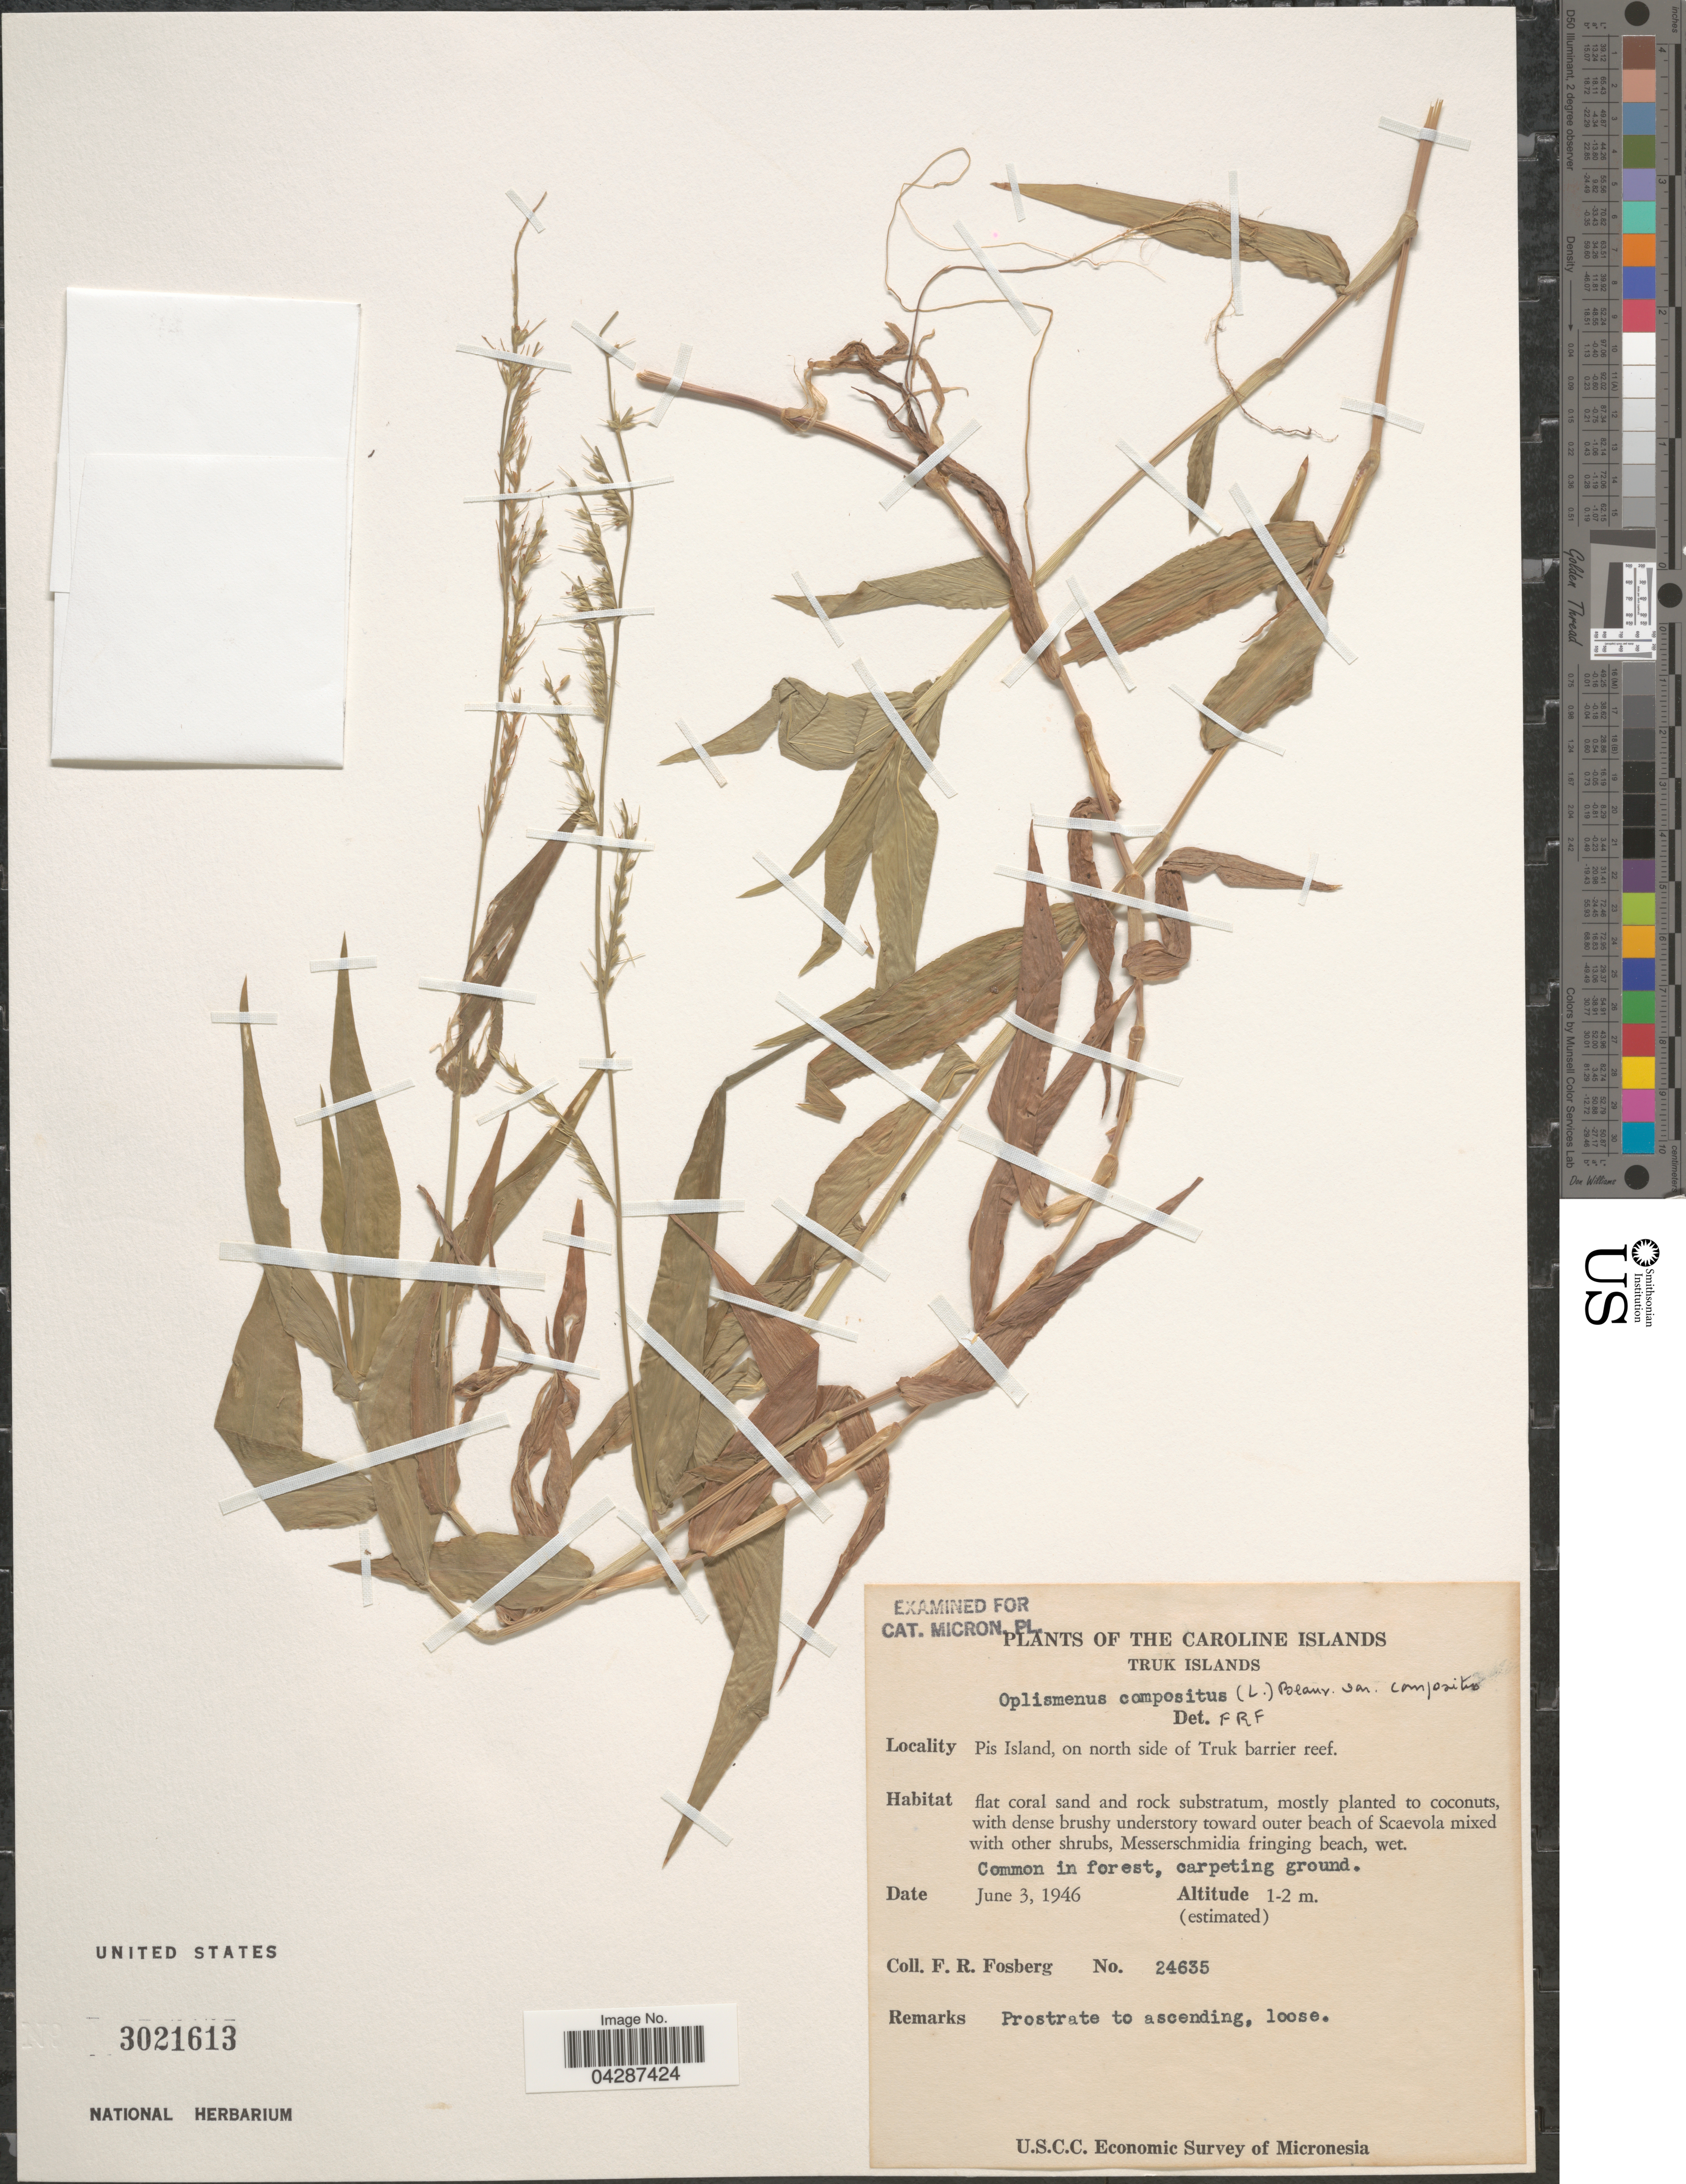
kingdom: Plantae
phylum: Tracheophyta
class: Liliopsida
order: Poales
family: Poaceae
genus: Oplismenus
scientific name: Oplismenus compositus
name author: (L.) P. Beauv.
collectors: F. R. Fosberg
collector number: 24635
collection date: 1946-06-03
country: Micronesia, Federated States of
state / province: Truk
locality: The Caroline Islands. Truk Islands. Pis Island, on north side of Truk barrier reef. U.S.C.C. Economic Survey of Micronesia.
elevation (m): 1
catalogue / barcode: US 3021613